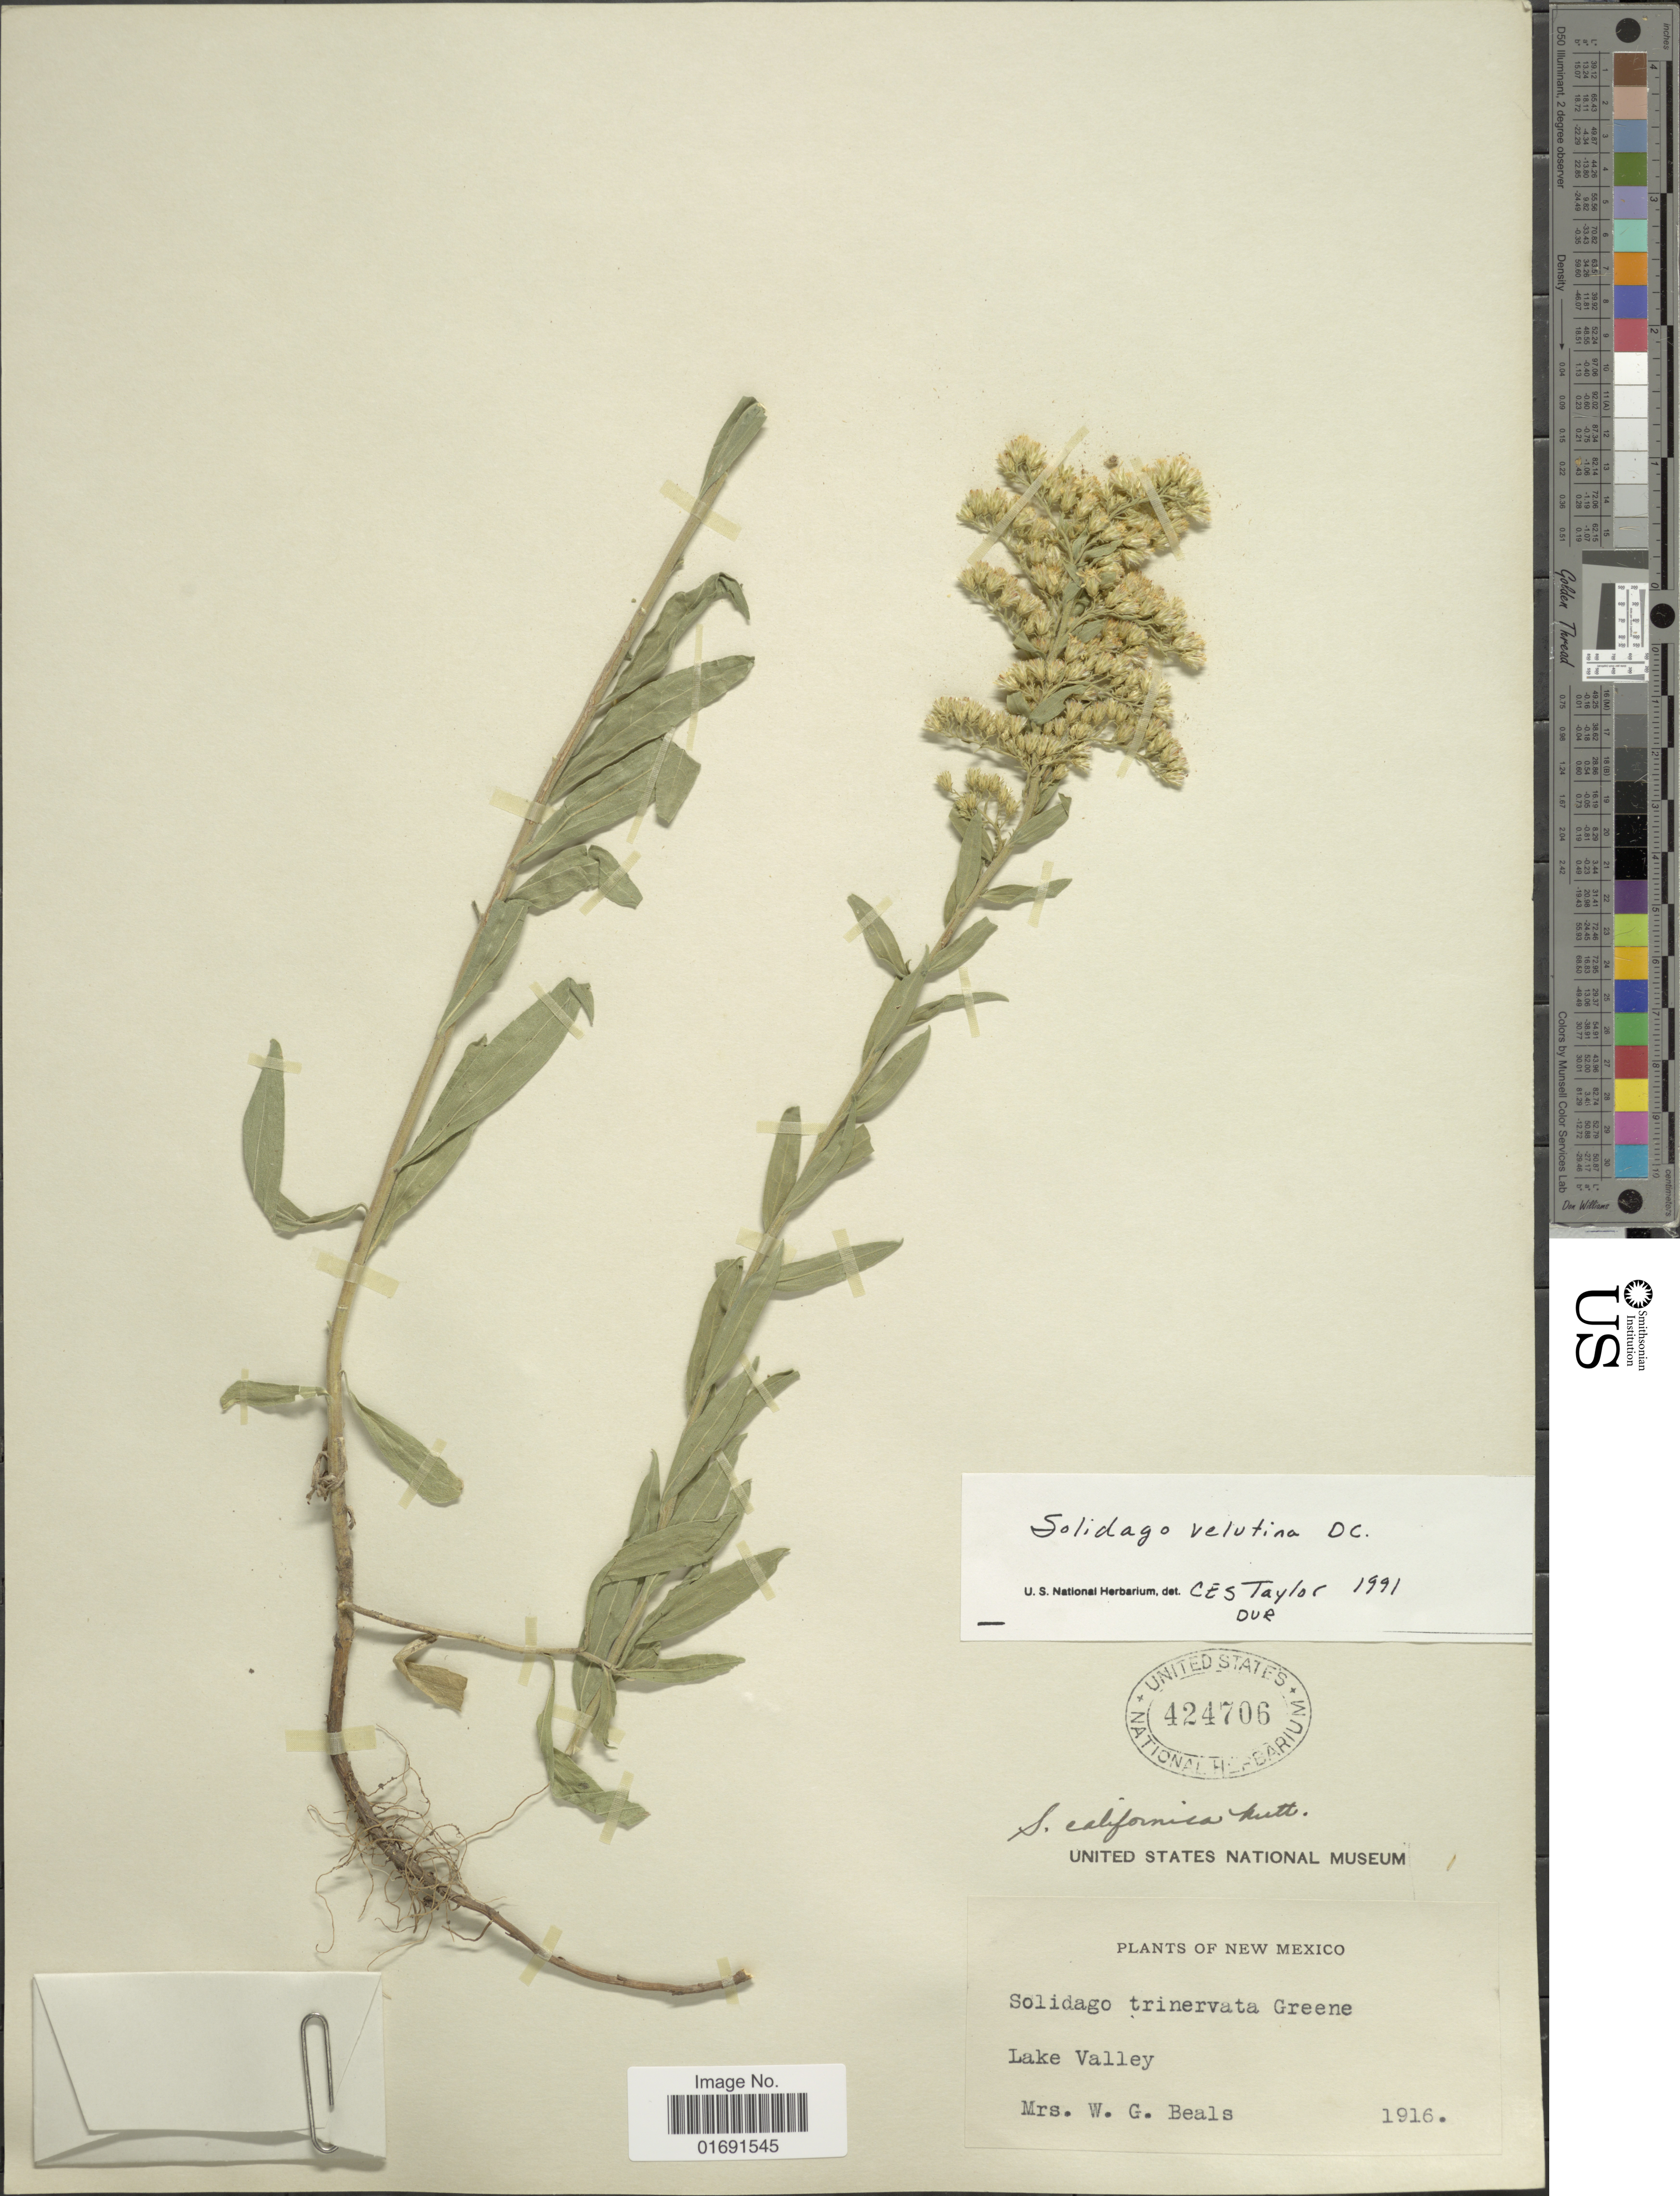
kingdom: Plantae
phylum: Tracheophyta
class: Magnoliopsida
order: Asterales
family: Asteraceae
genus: Solidago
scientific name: Solidago velutina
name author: DC.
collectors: Mrs. W. G. Beals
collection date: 1916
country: United States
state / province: New Mexico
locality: Lake Valley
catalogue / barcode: US 424706